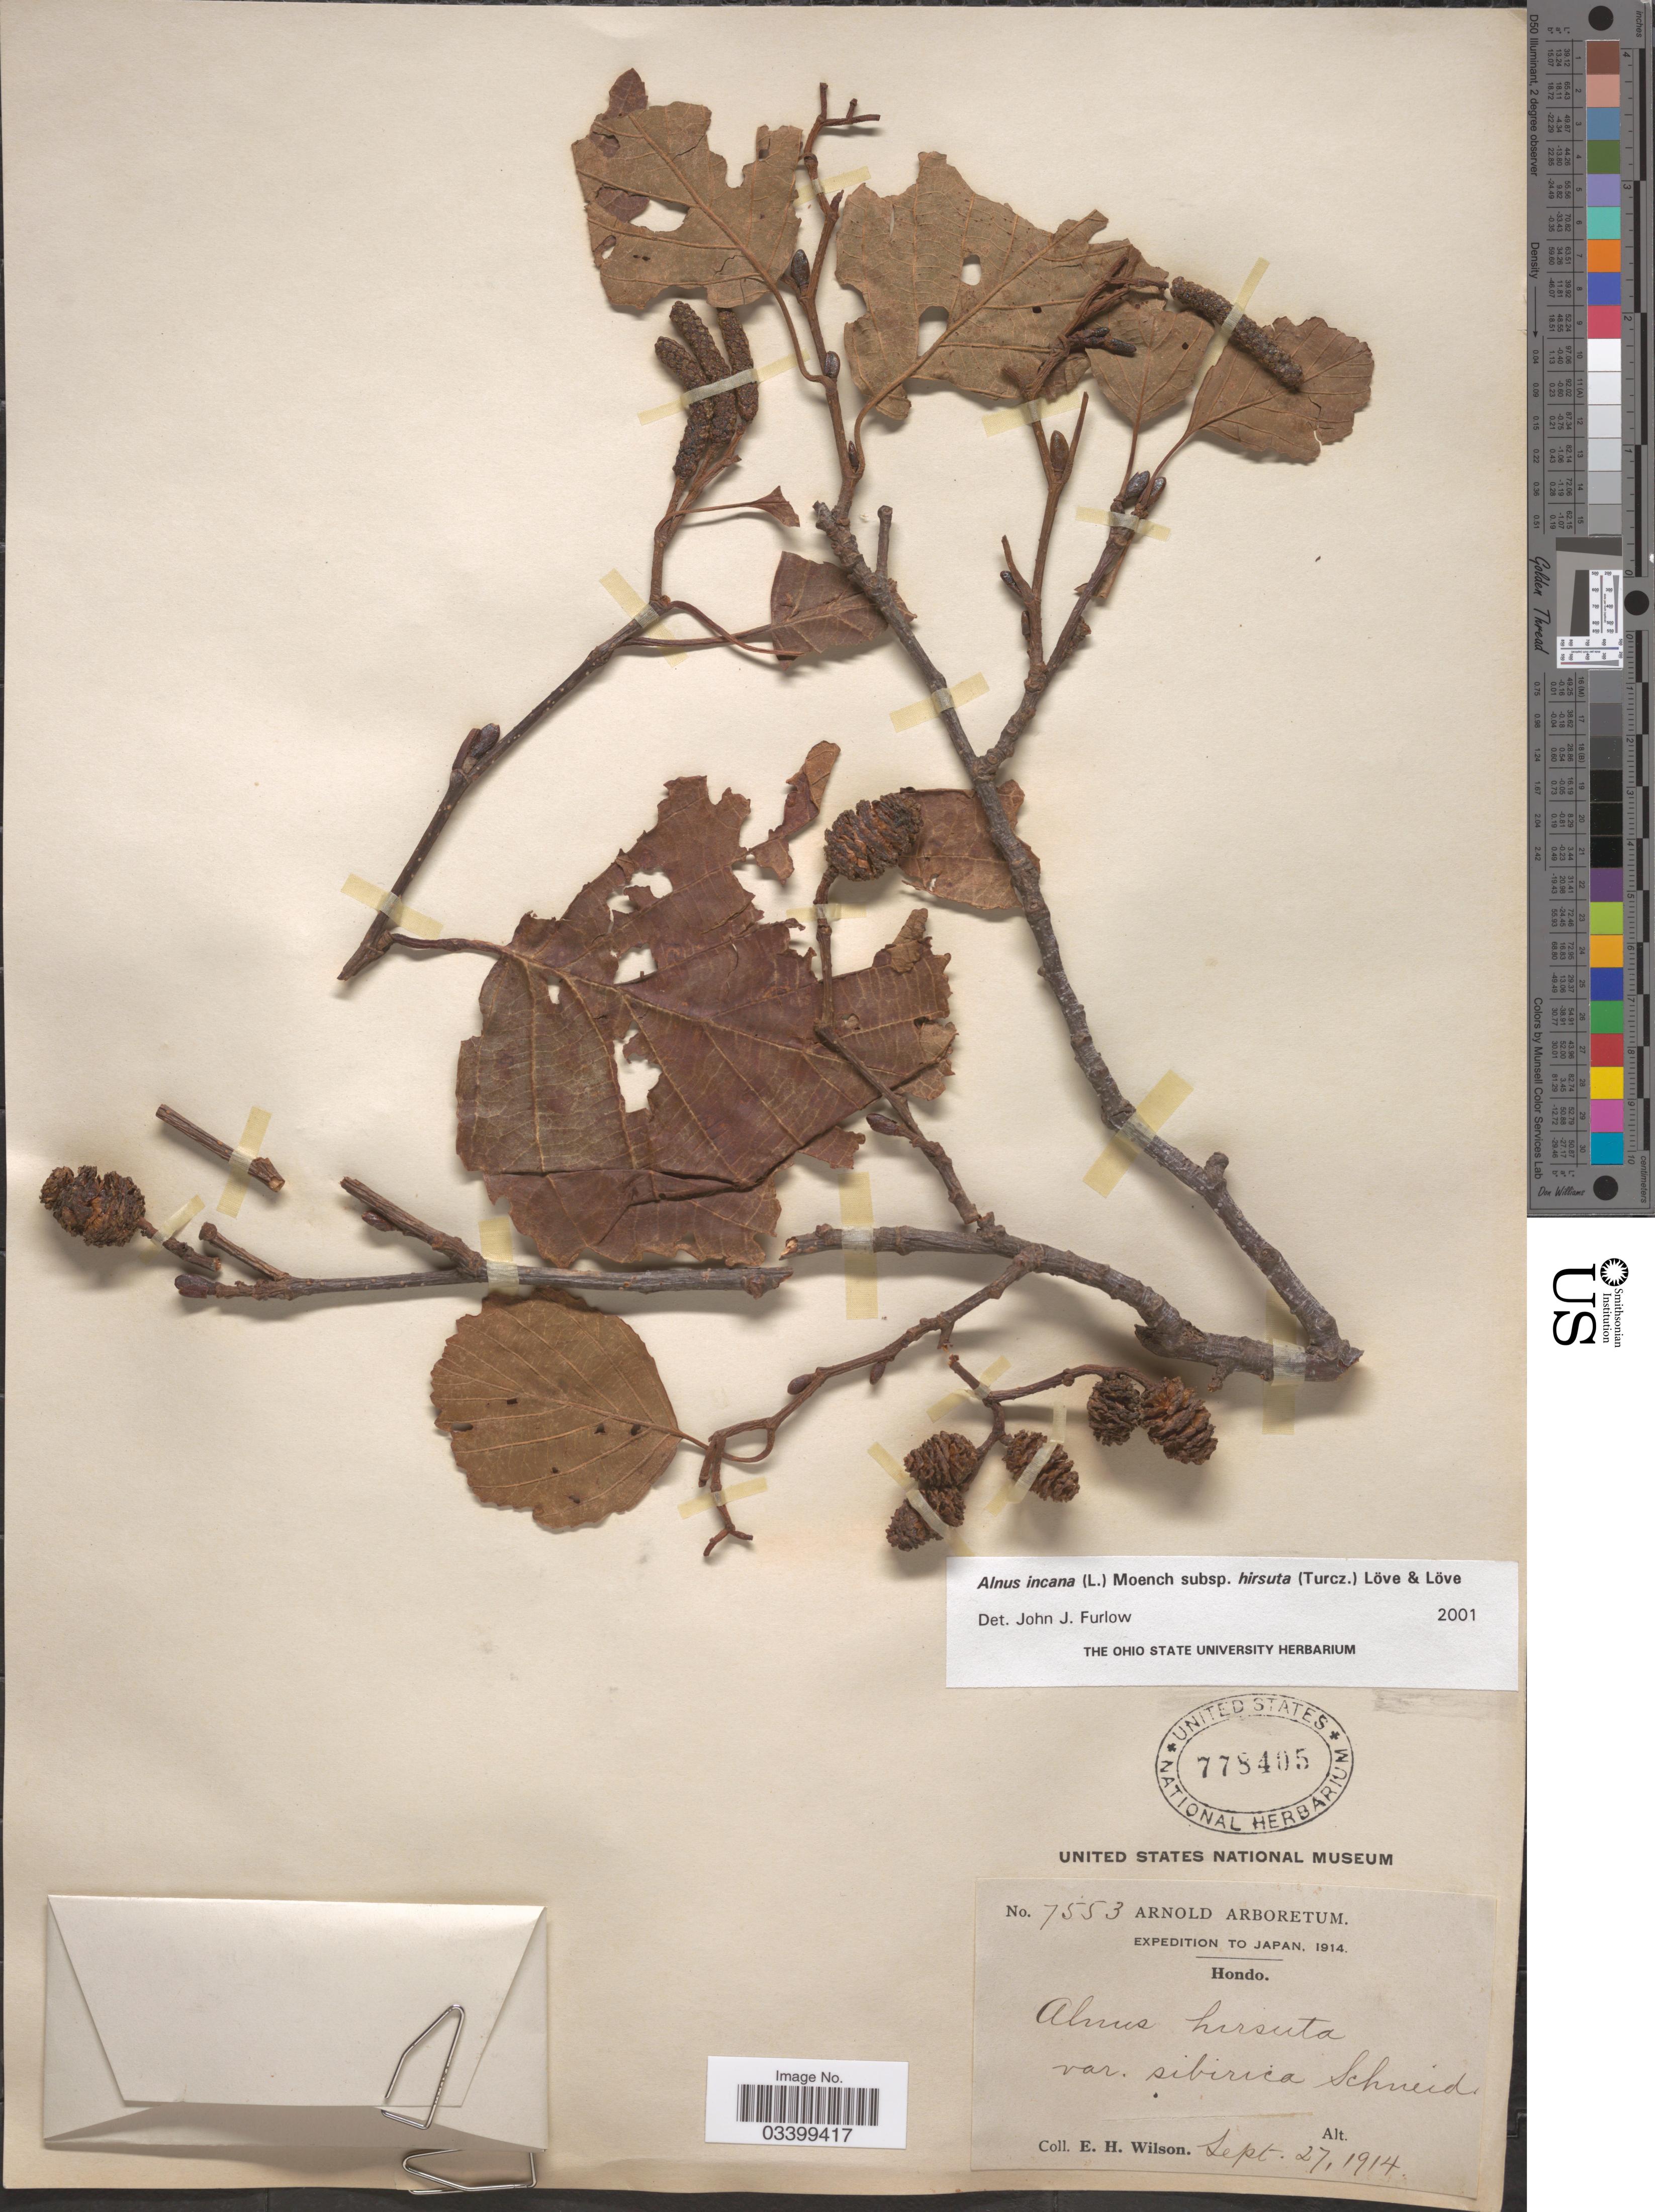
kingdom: Plantae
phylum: Tracheophyta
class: Magnoliopsida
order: Fagales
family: Betulaceae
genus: Alnus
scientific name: Alnus incana subsp. hirsuta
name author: (Spach) Á. Löve & D. Löve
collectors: E. Wilson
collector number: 7553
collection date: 1914-09-27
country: Japan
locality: Hondo.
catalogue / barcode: US 778405